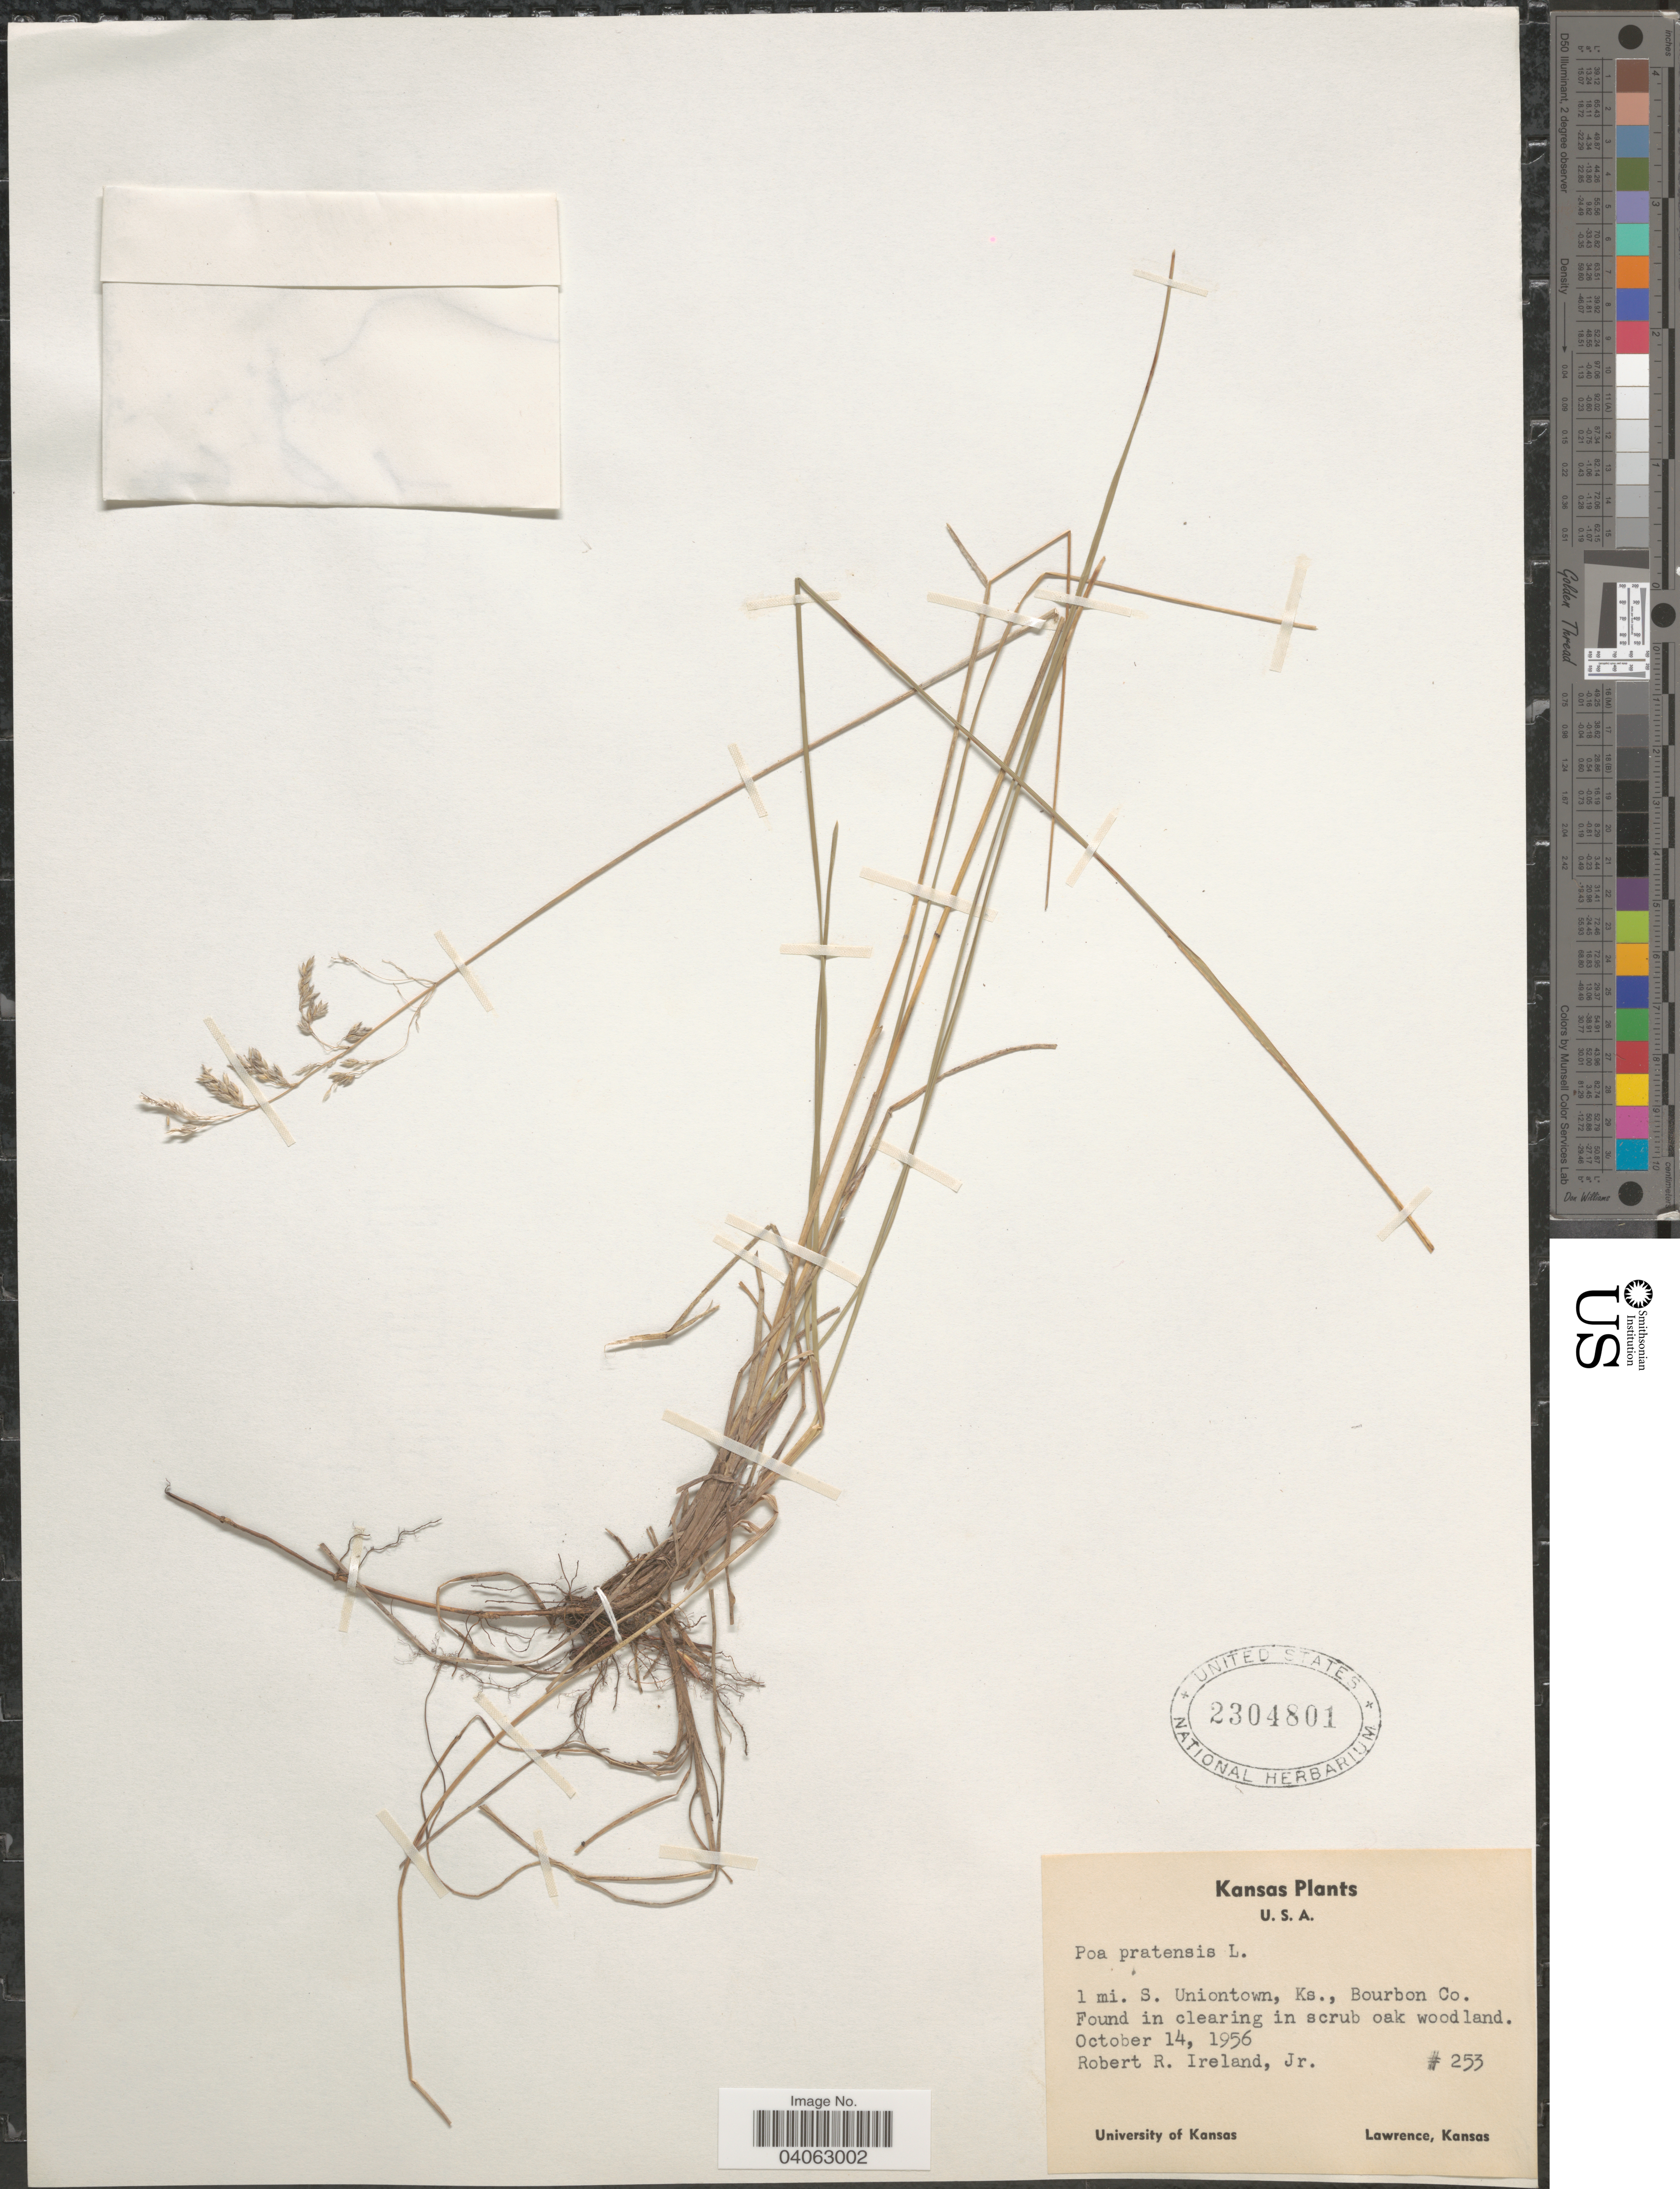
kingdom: Plantae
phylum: Tracheophyta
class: Liliopsida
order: Poales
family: Poaceae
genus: Poa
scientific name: Poa pratensis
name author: L.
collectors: R. Ireland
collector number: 253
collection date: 1956-10-14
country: United States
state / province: Kansas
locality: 1 mi. S. Uniontown, Ks., Bourbon Co. In clearing in scrub oak woodland.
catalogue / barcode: US 2304801